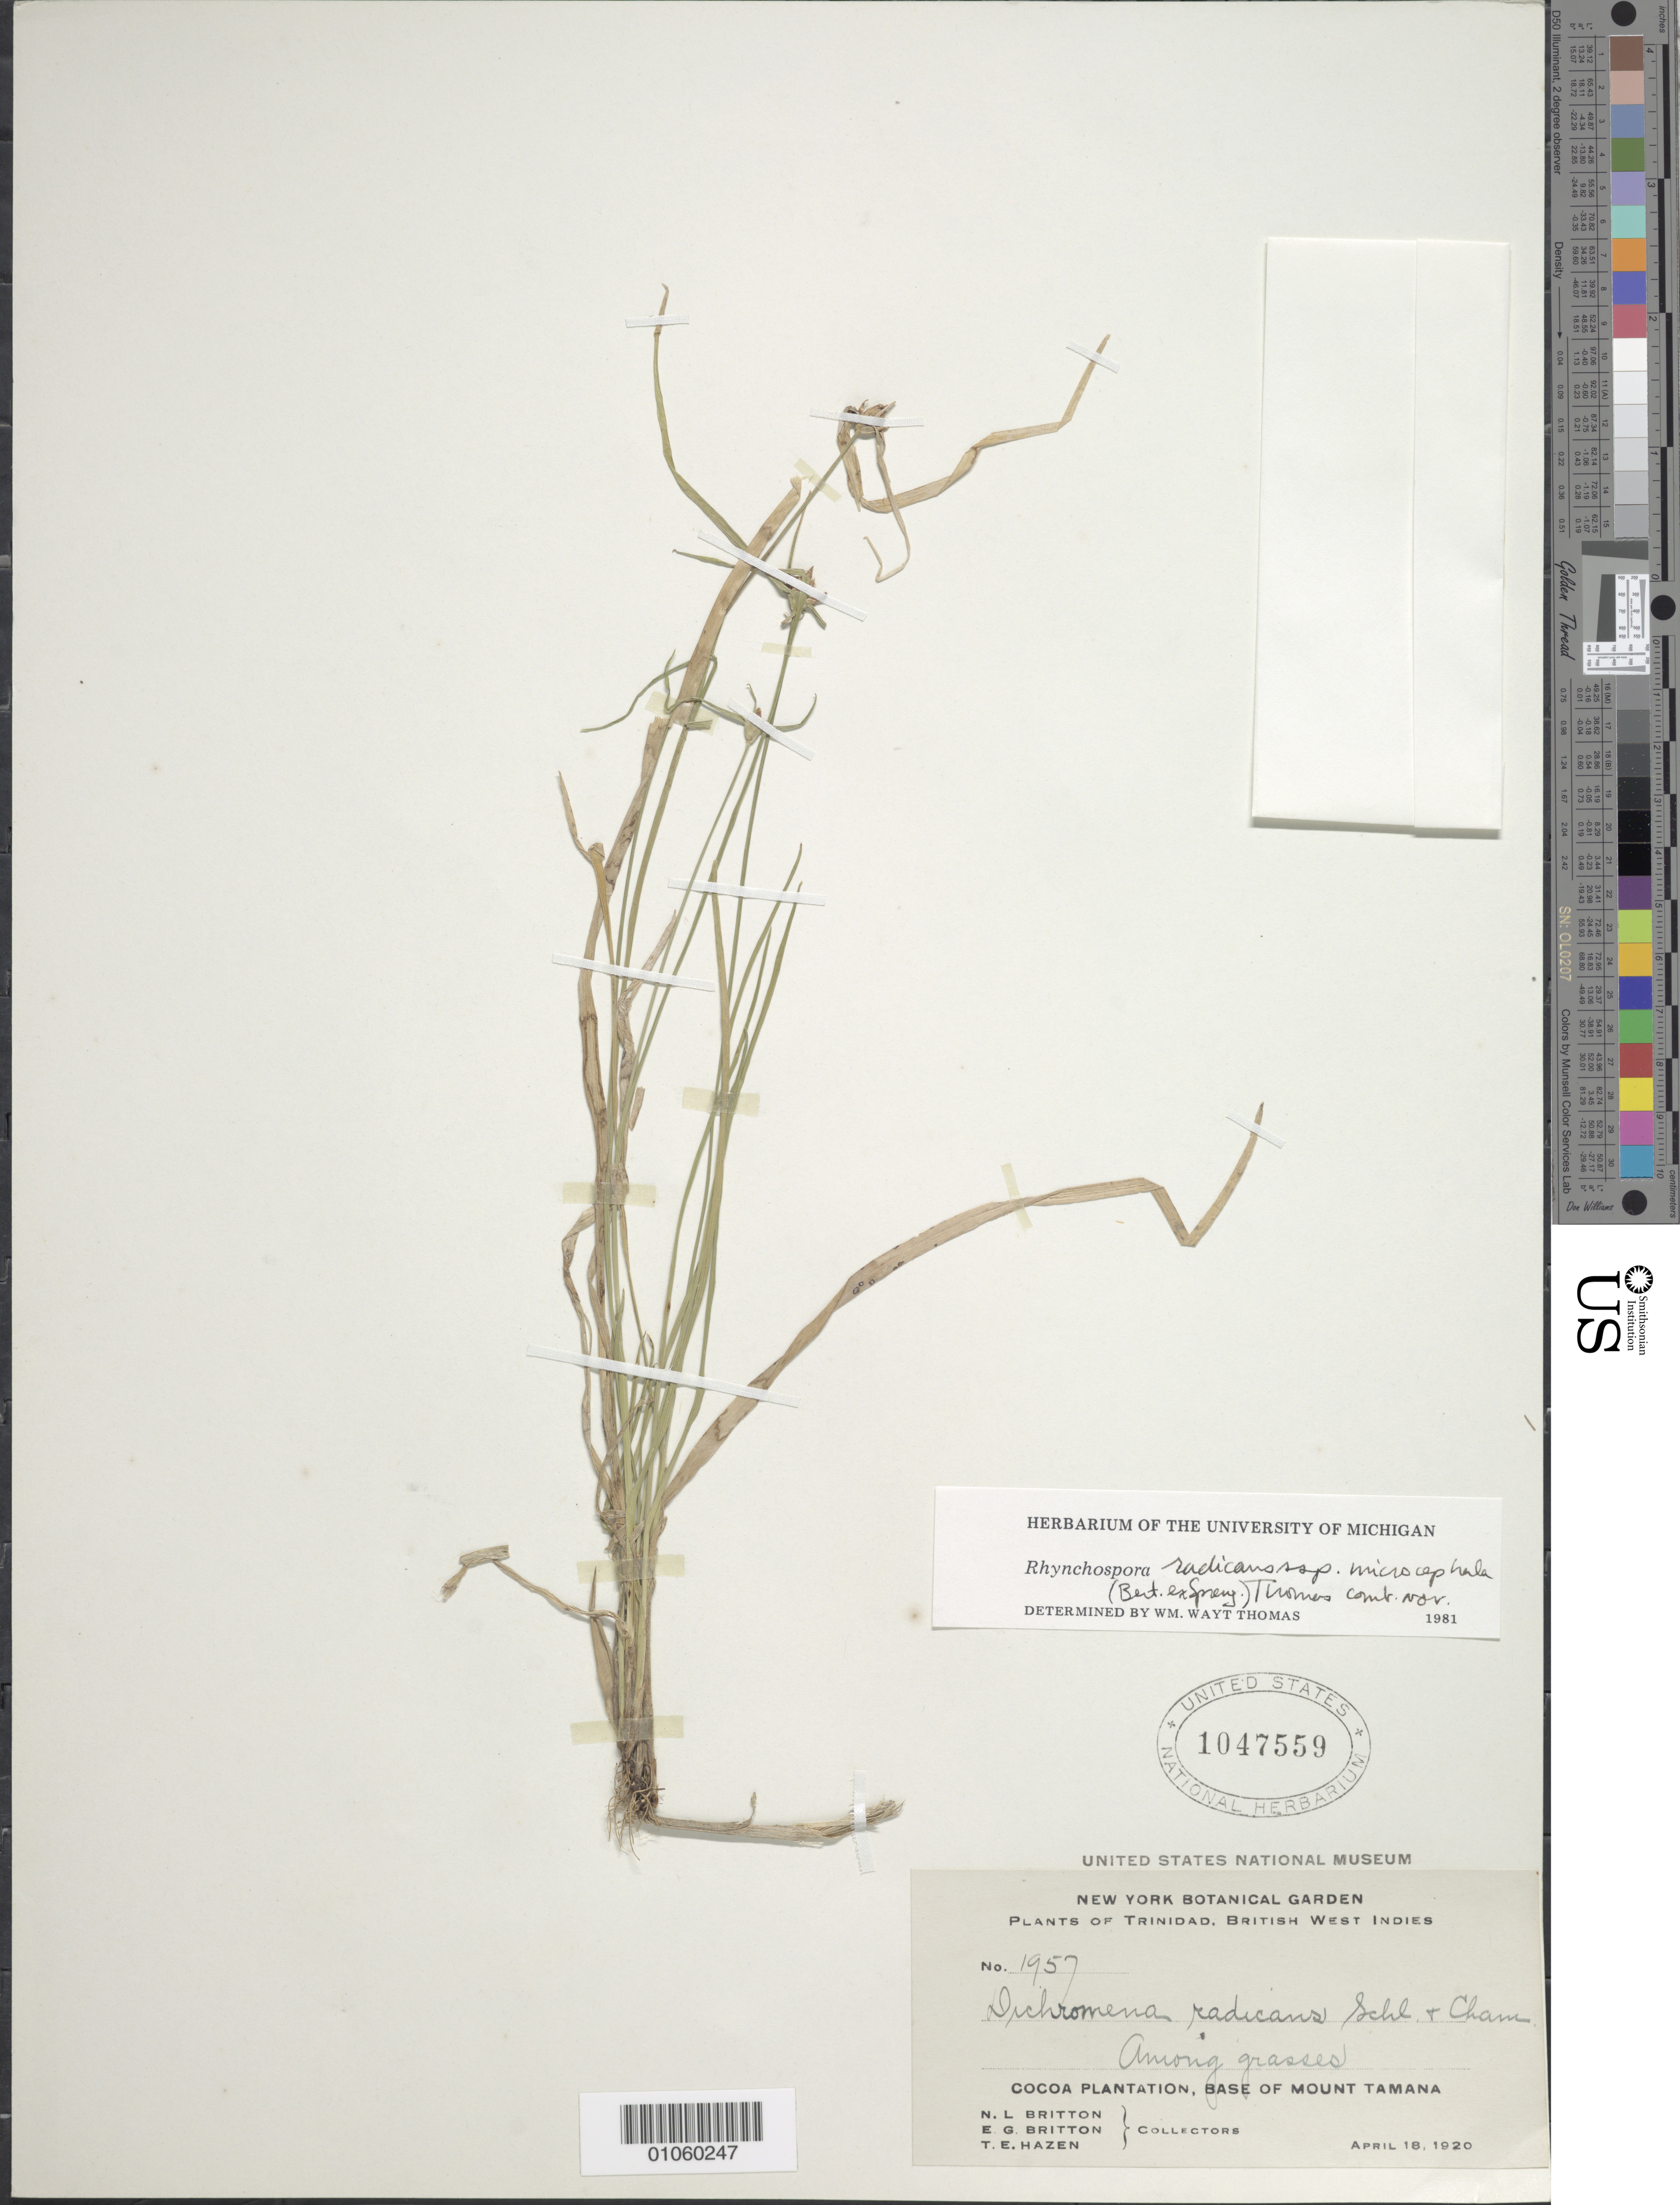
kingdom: Plantae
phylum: Tracheophyta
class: Liliopsida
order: Poales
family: Cyperaceae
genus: Rhynchospora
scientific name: Rhynchospora radicans subsp. microcephala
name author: (Bertero ex Spreng.) W.W. Thomas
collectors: N. Britton, E. G. Britton & T. E. Hazen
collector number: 1957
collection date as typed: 18 Apr 1920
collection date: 1920-04-18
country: Trinidad and Tobago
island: Trinidad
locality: Cocoa Plantation, base of Mount Tamana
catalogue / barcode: US 1047559